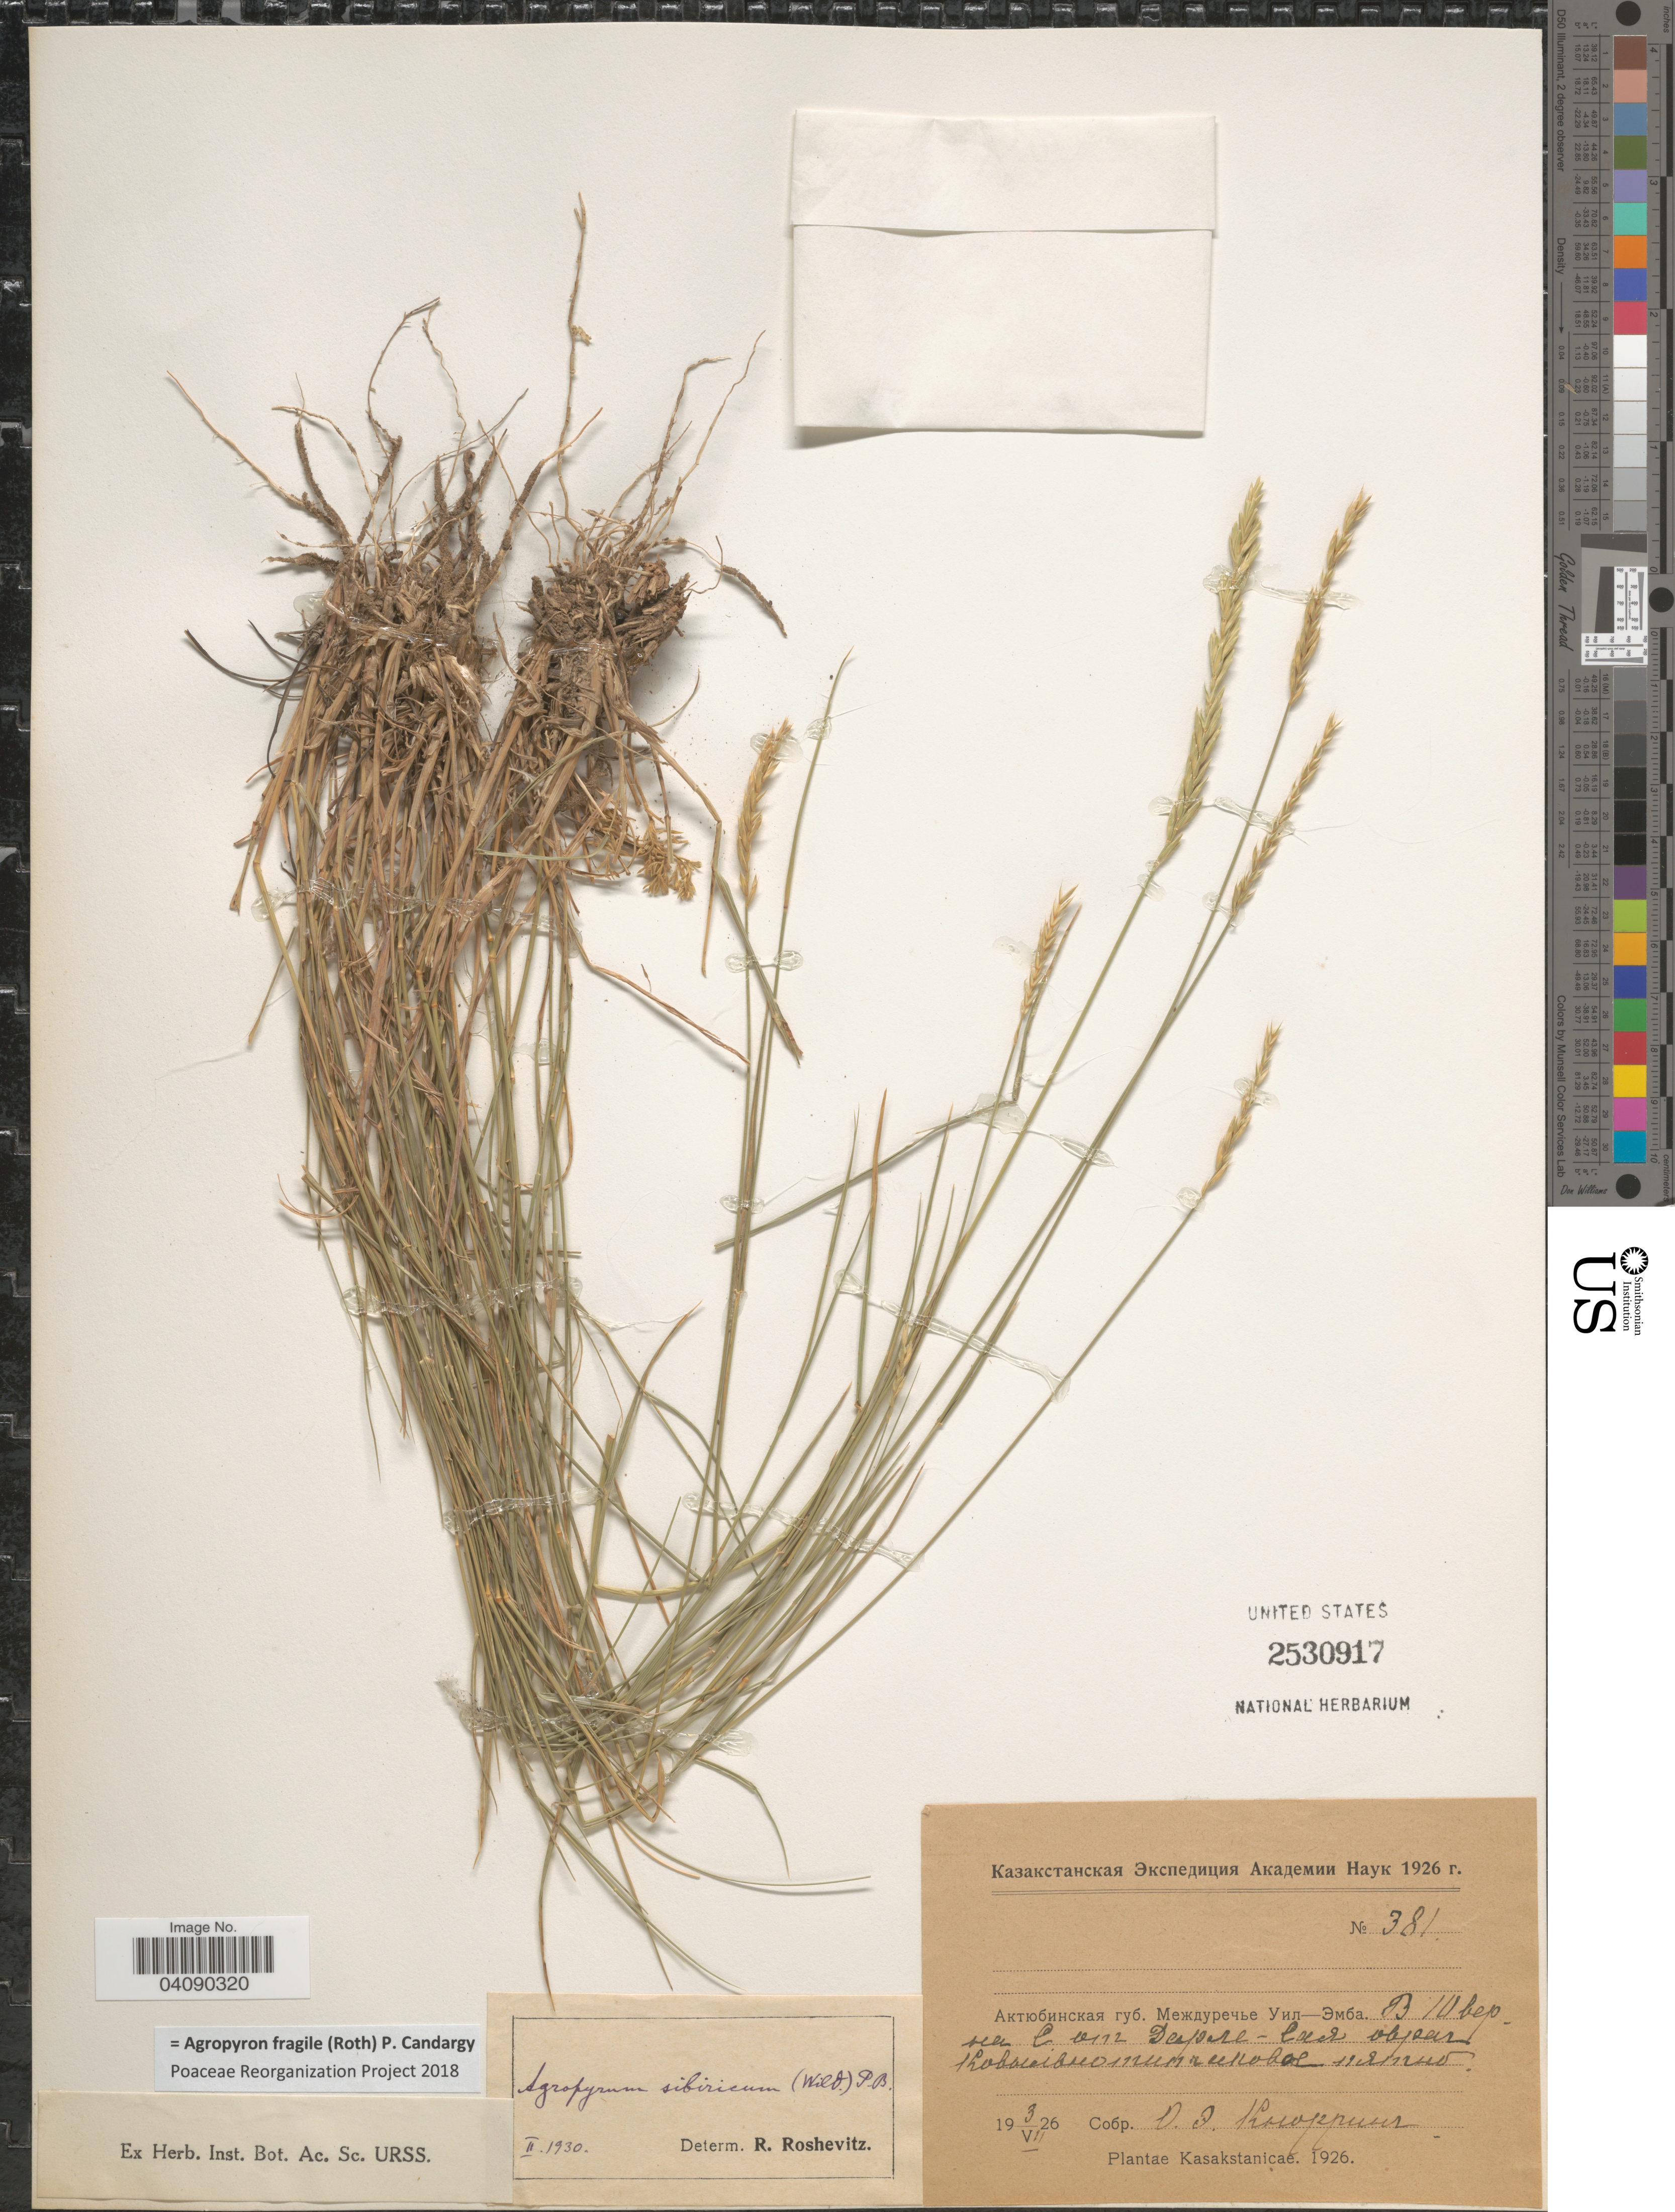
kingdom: Plantae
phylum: Tracheophyta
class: Liliopsida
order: Poales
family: Poaceae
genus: Agropyron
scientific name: Agropyron fragile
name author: (Roth) Candargy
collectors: O. Knorring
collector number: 381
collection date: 1926-07-03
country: Kazakhstan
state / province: Aqtobe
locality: Between rivers Uil and Emba, 10.6 km N of Darle-Say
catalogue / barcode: US 2530917